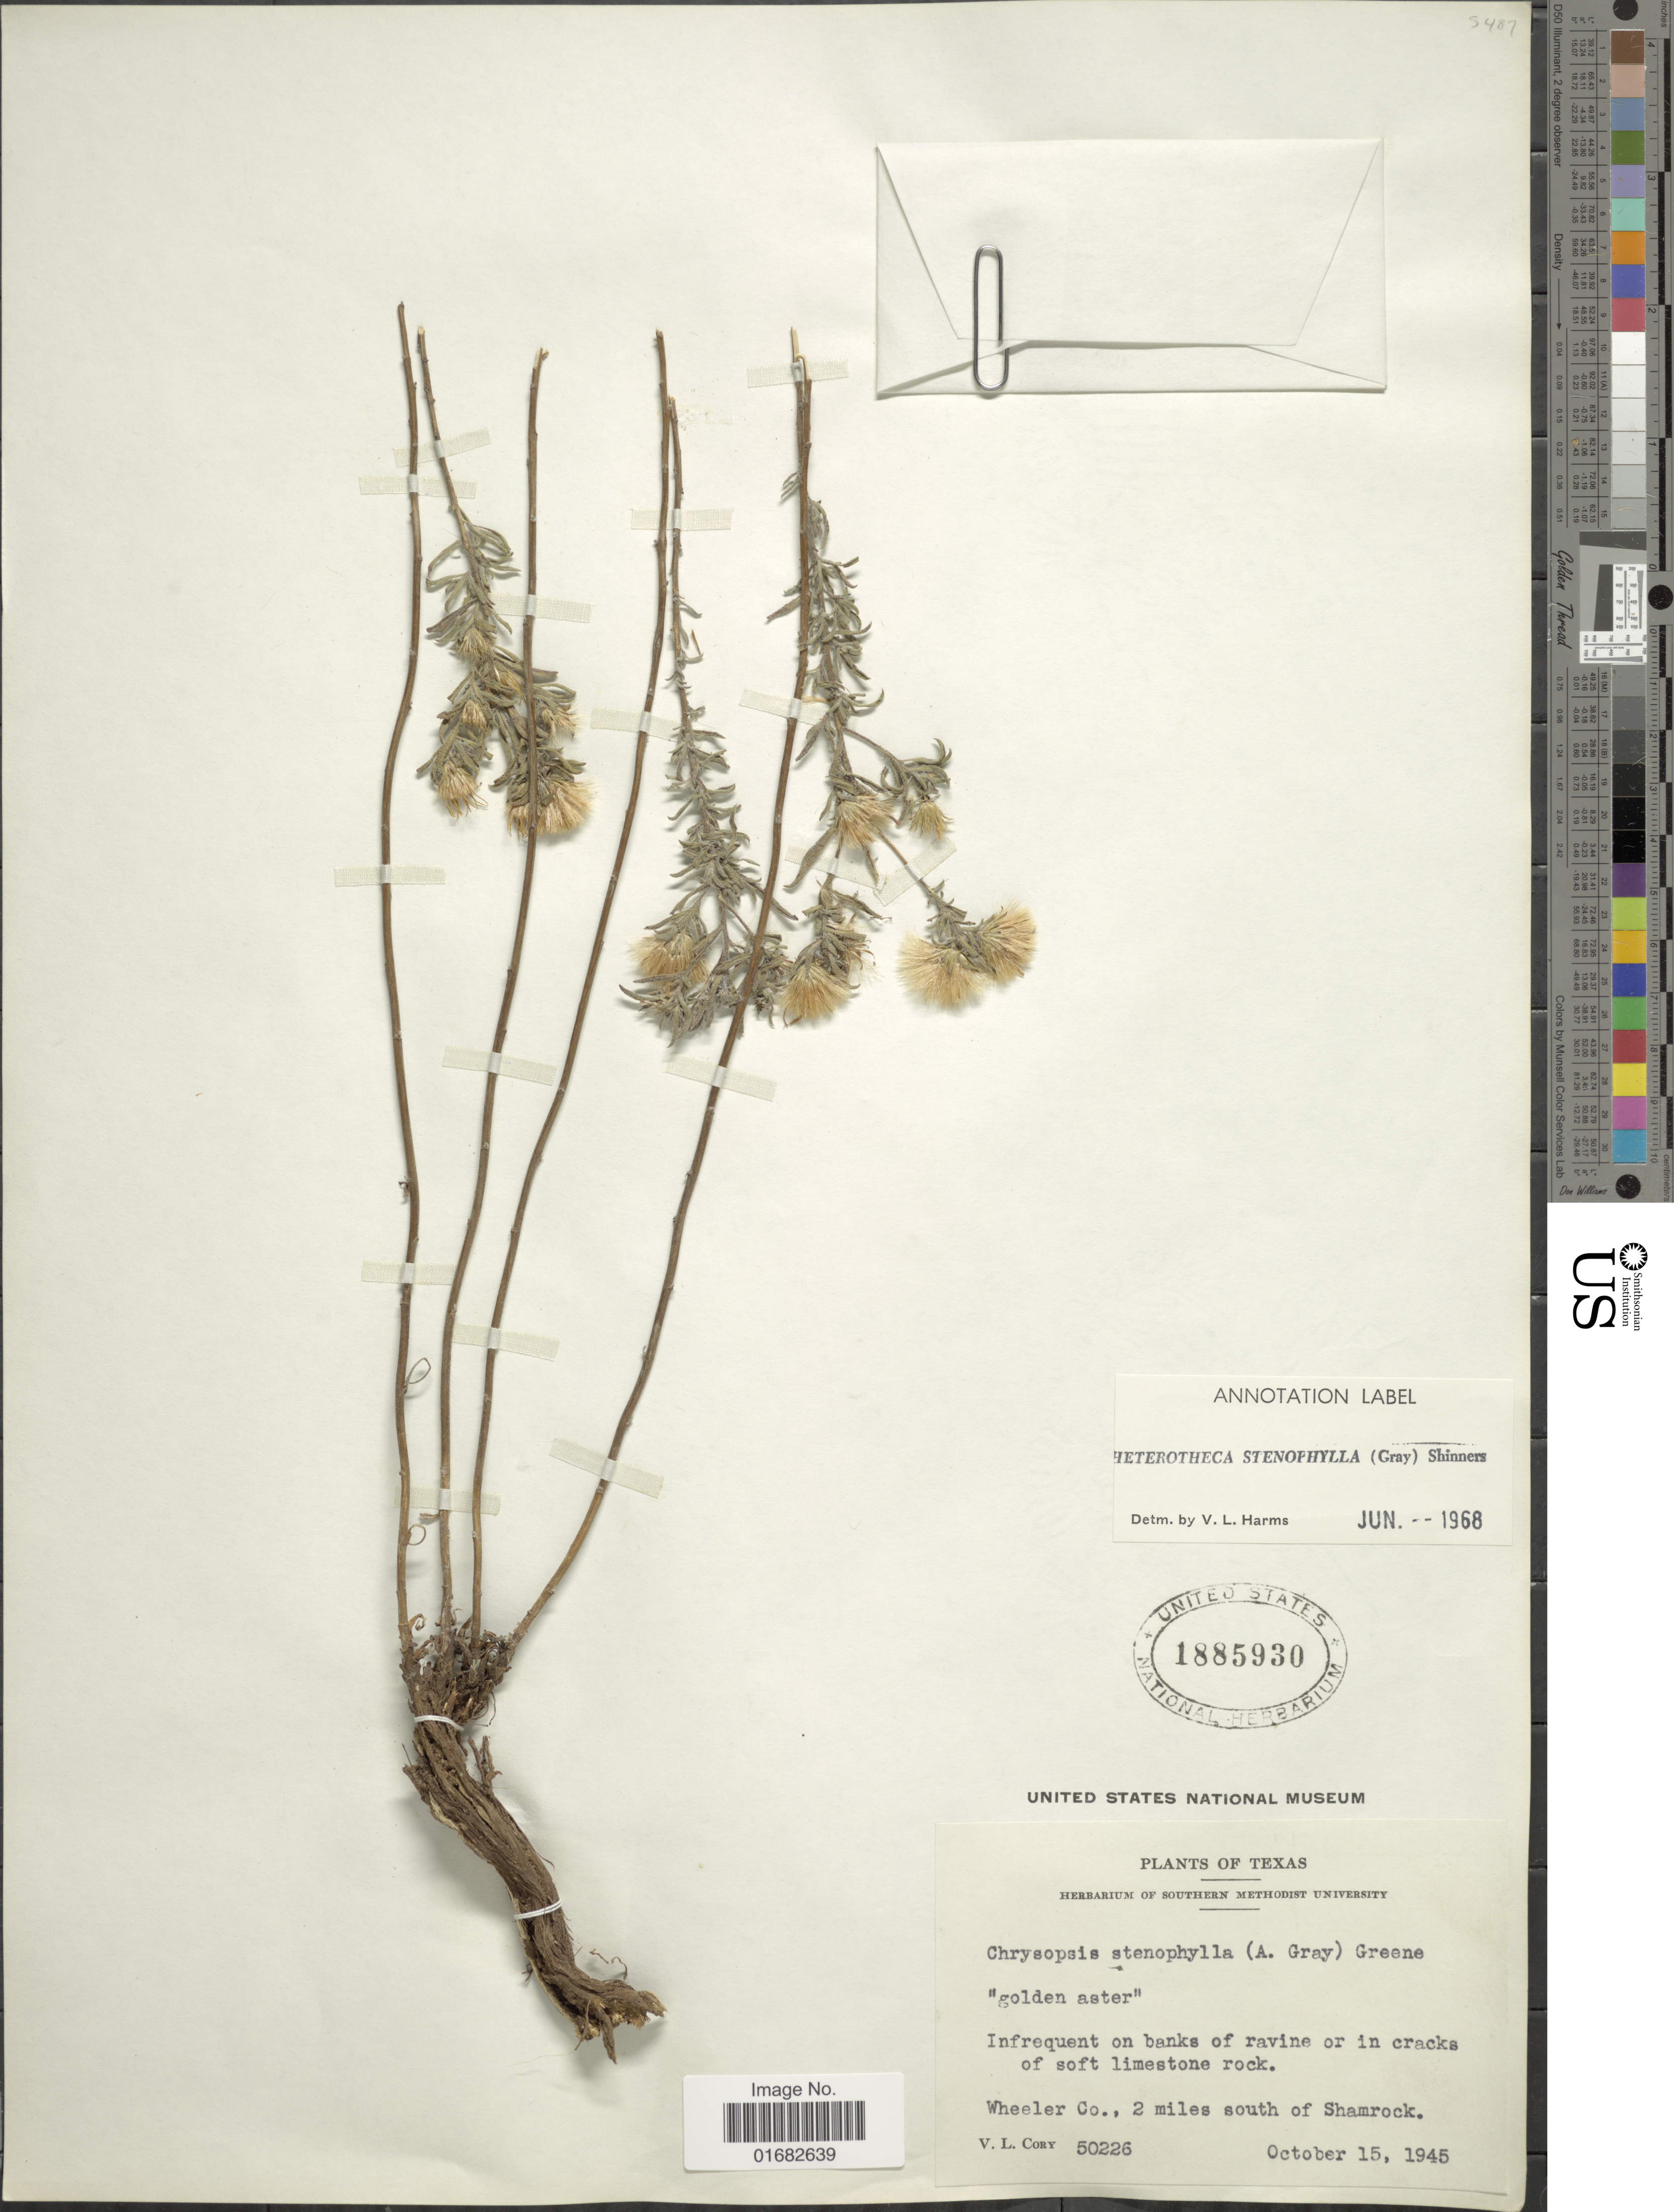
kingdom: Plantae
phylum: Tracheophyta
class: Magnoliopsida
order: Asterales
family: Asteraceae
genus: Heterotheca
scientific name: Heterotheca stenophylla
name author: (A. Gray) Shinners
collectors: V. Cory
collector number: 50226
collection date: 1945-10-15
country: United States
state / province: Texas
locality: Wheeler Co., 2 miles south of Shamrock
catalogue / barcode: US 1885930